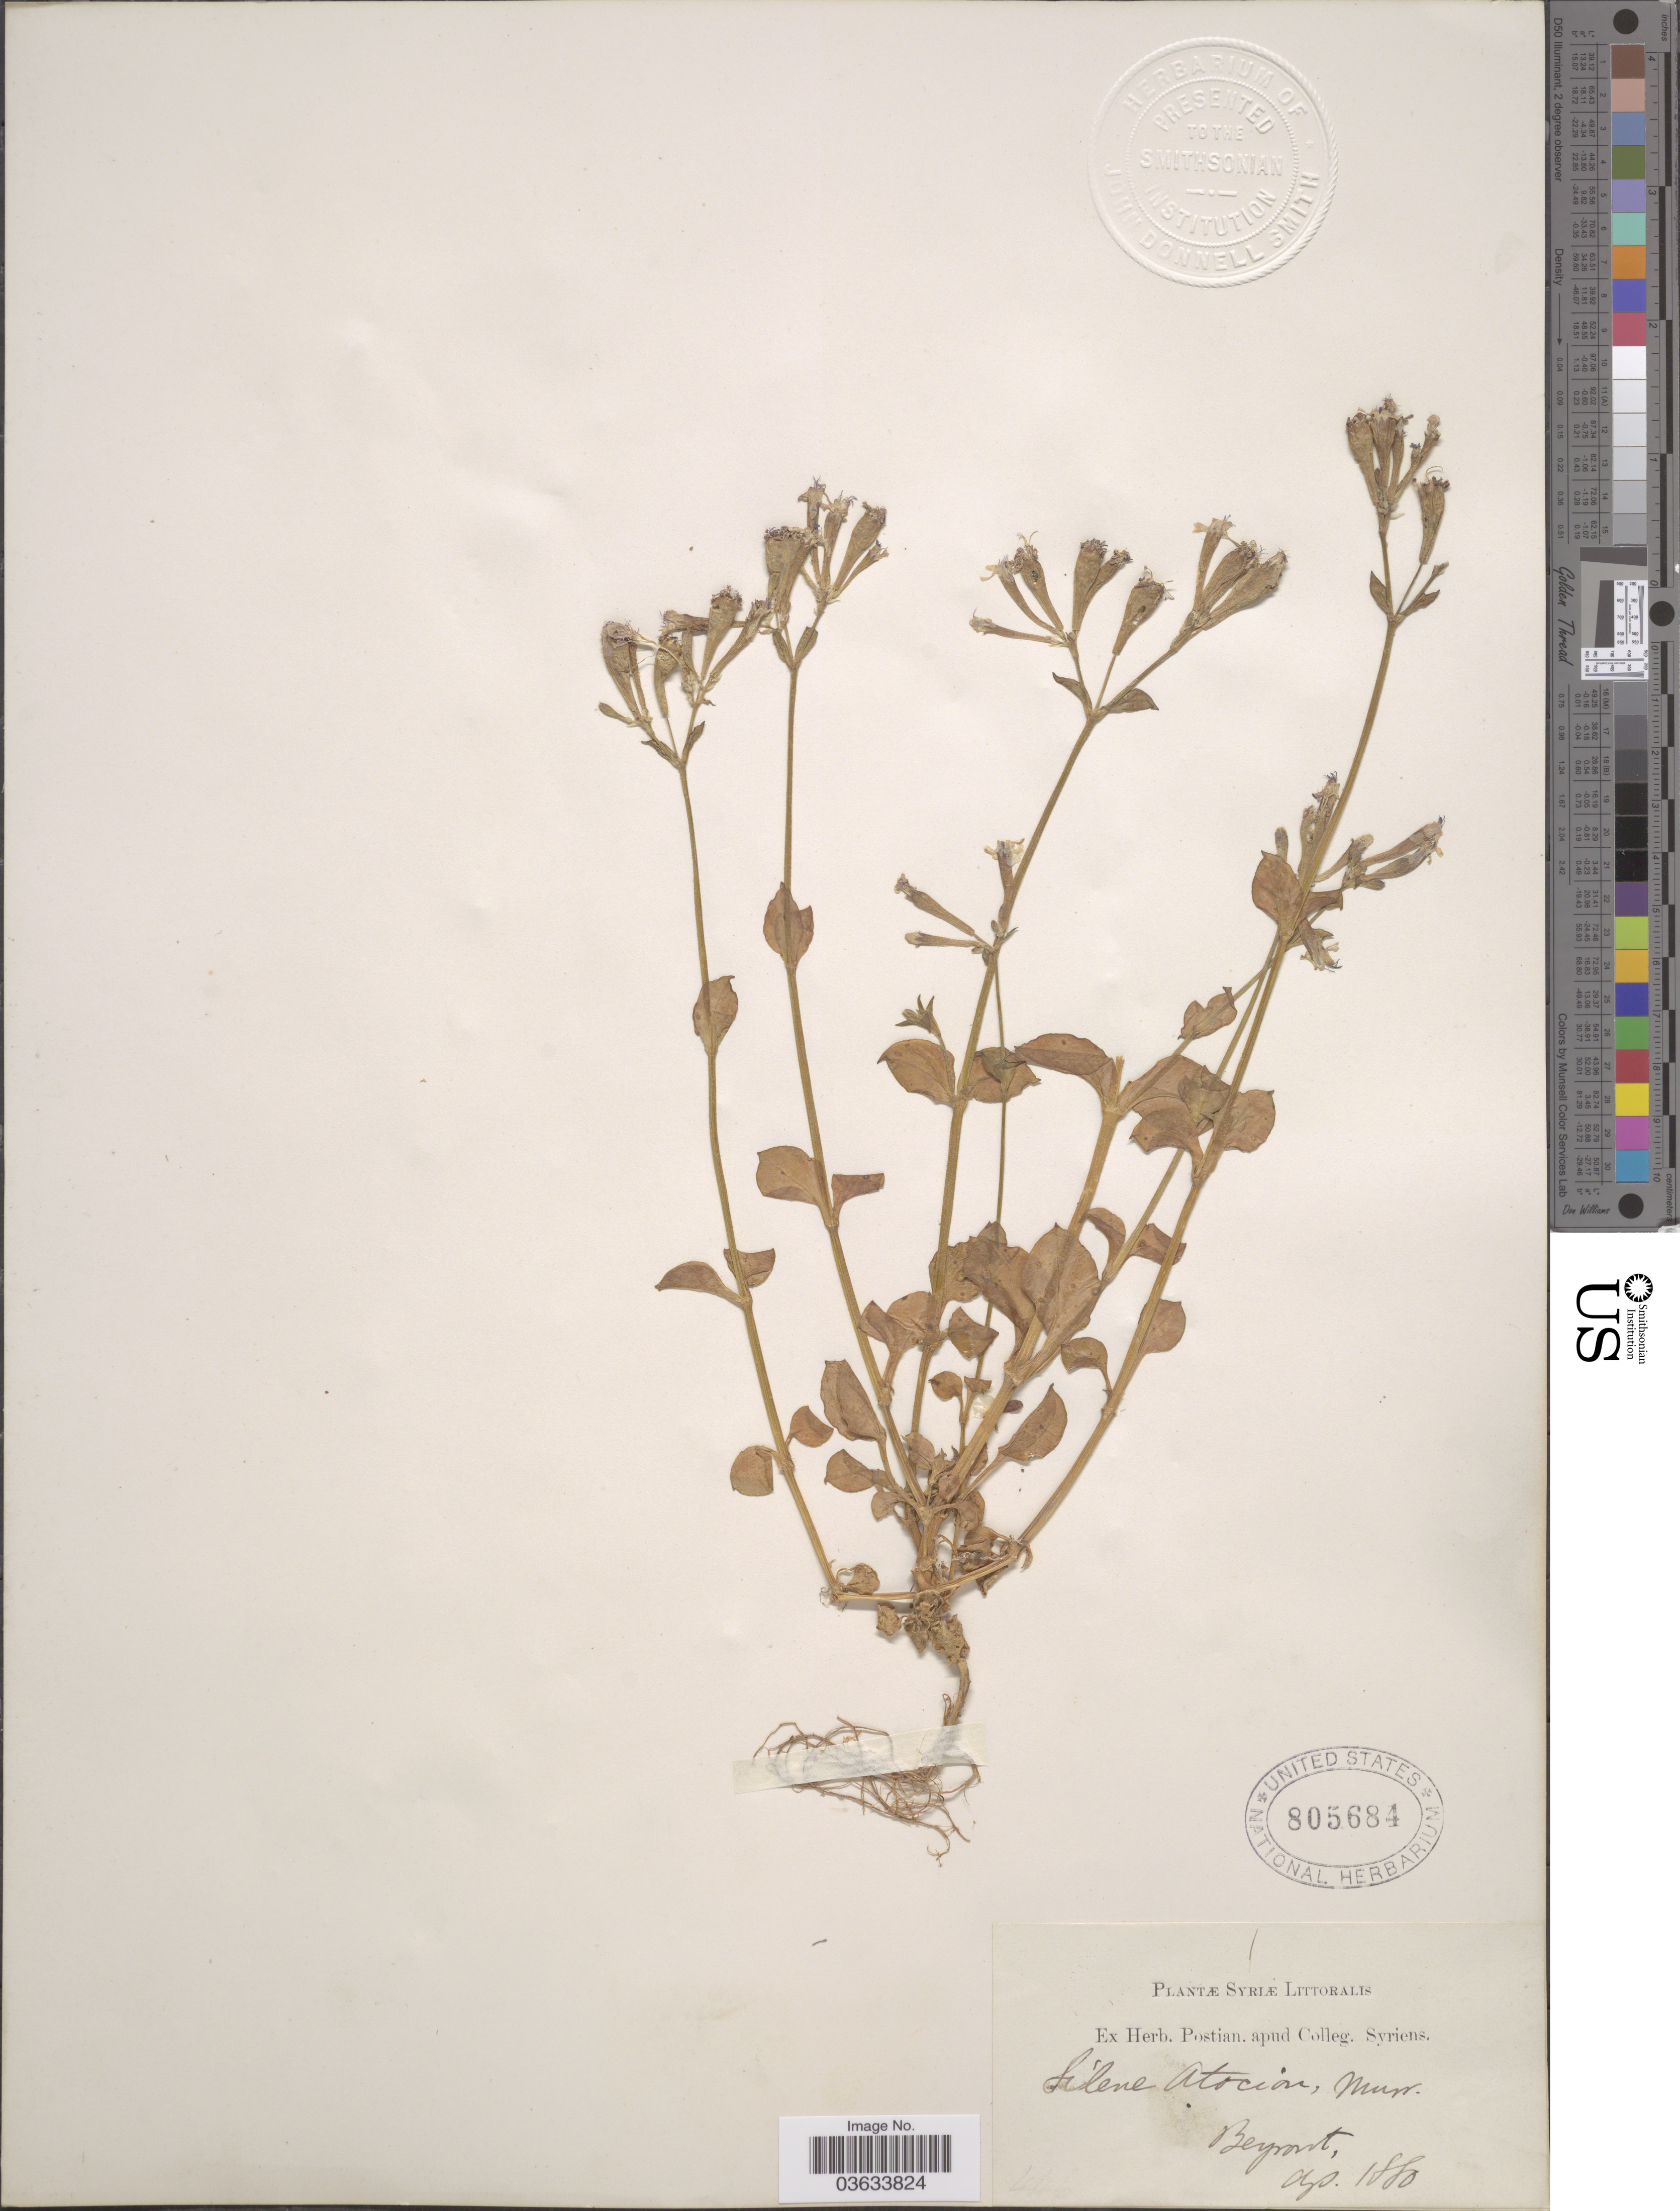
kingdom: Plantae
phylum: Tracheophyta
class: Magnoliopsida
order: Caryophyllales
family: Caryophyllaceae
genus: Silene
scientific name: Silene aegyptiaca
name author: (L.) L. f.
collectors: ex herb. Postian. apud Colleg. Syriens. Protest. USE "Fannie P. A. Shepard" (10308853) AS PRIMARY COLLECTOR INSTEAD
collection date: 1880-04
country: Syria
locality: Syriæ Littoralis. Beyrout.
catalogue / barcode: US 805684